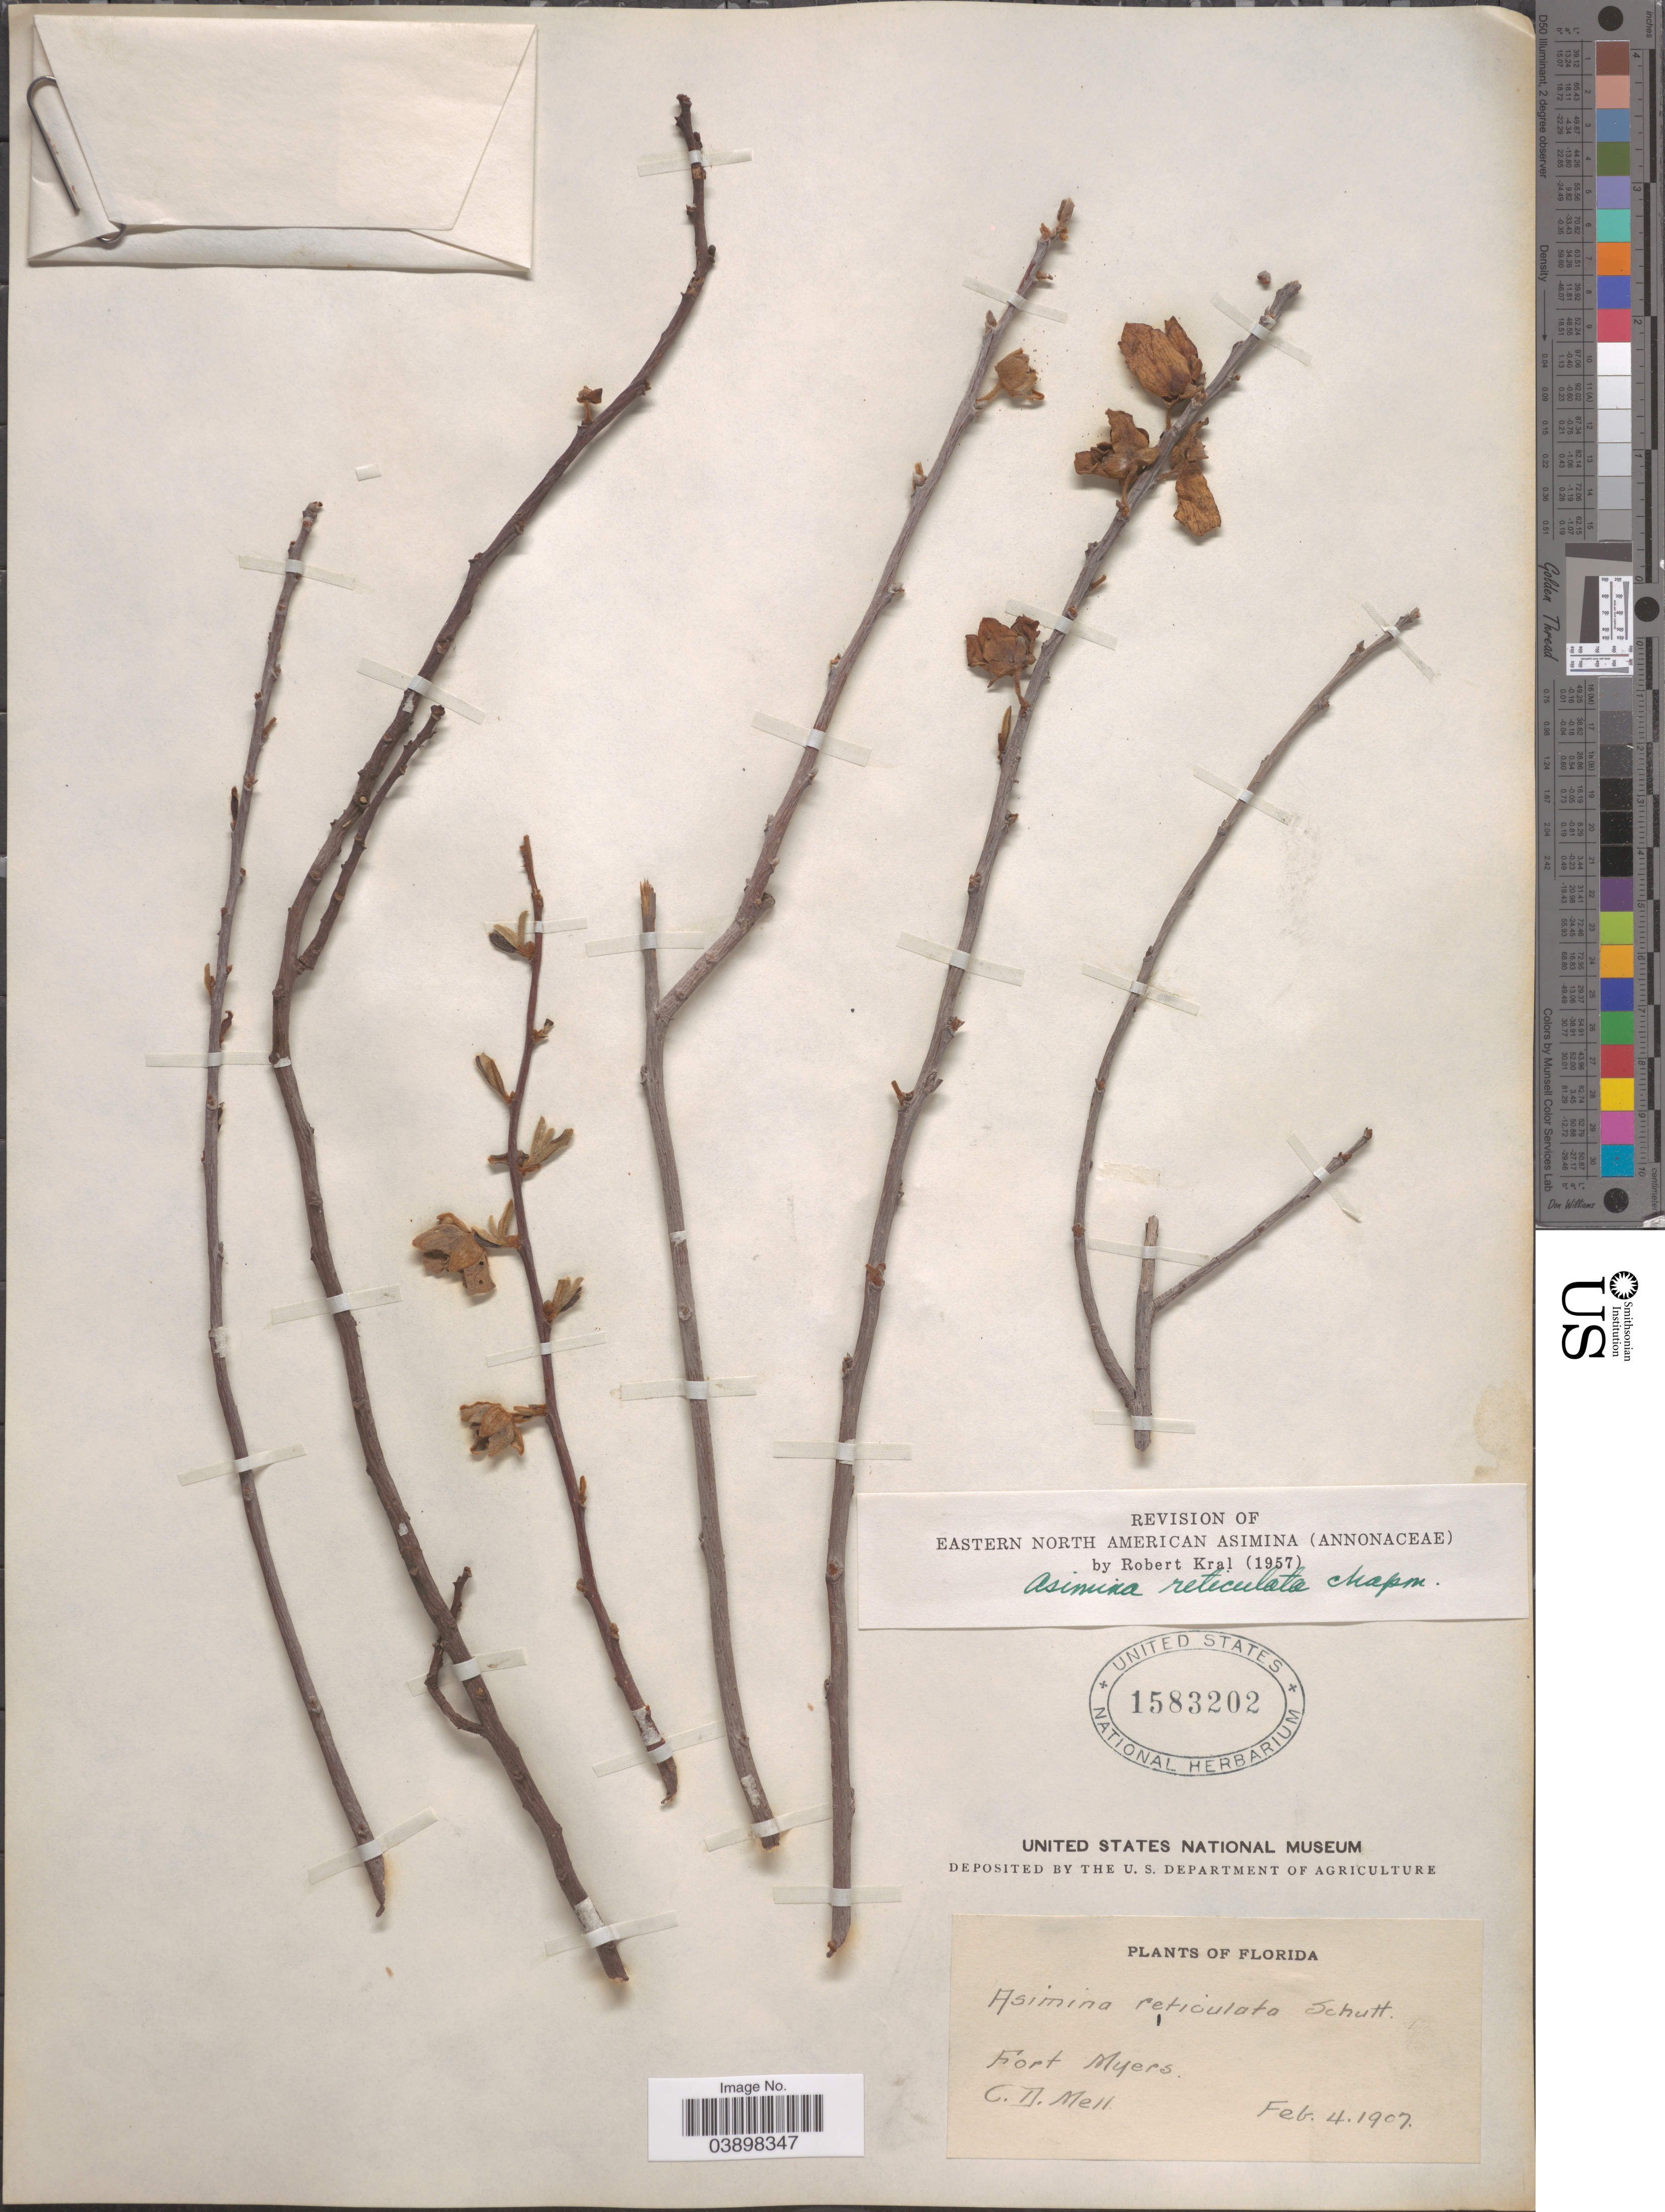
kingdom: Plantae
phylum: Tracheophyta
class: Magnoliopsida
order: Magnoliales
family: Annonaceae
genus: Asimina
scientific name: Asimina reticulata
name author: (Shuttlew.) Chapm.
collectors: C. D. Mell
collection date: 1907-02-04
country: United States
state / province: Florida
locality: Fort Myers.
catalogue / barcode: US 1583202